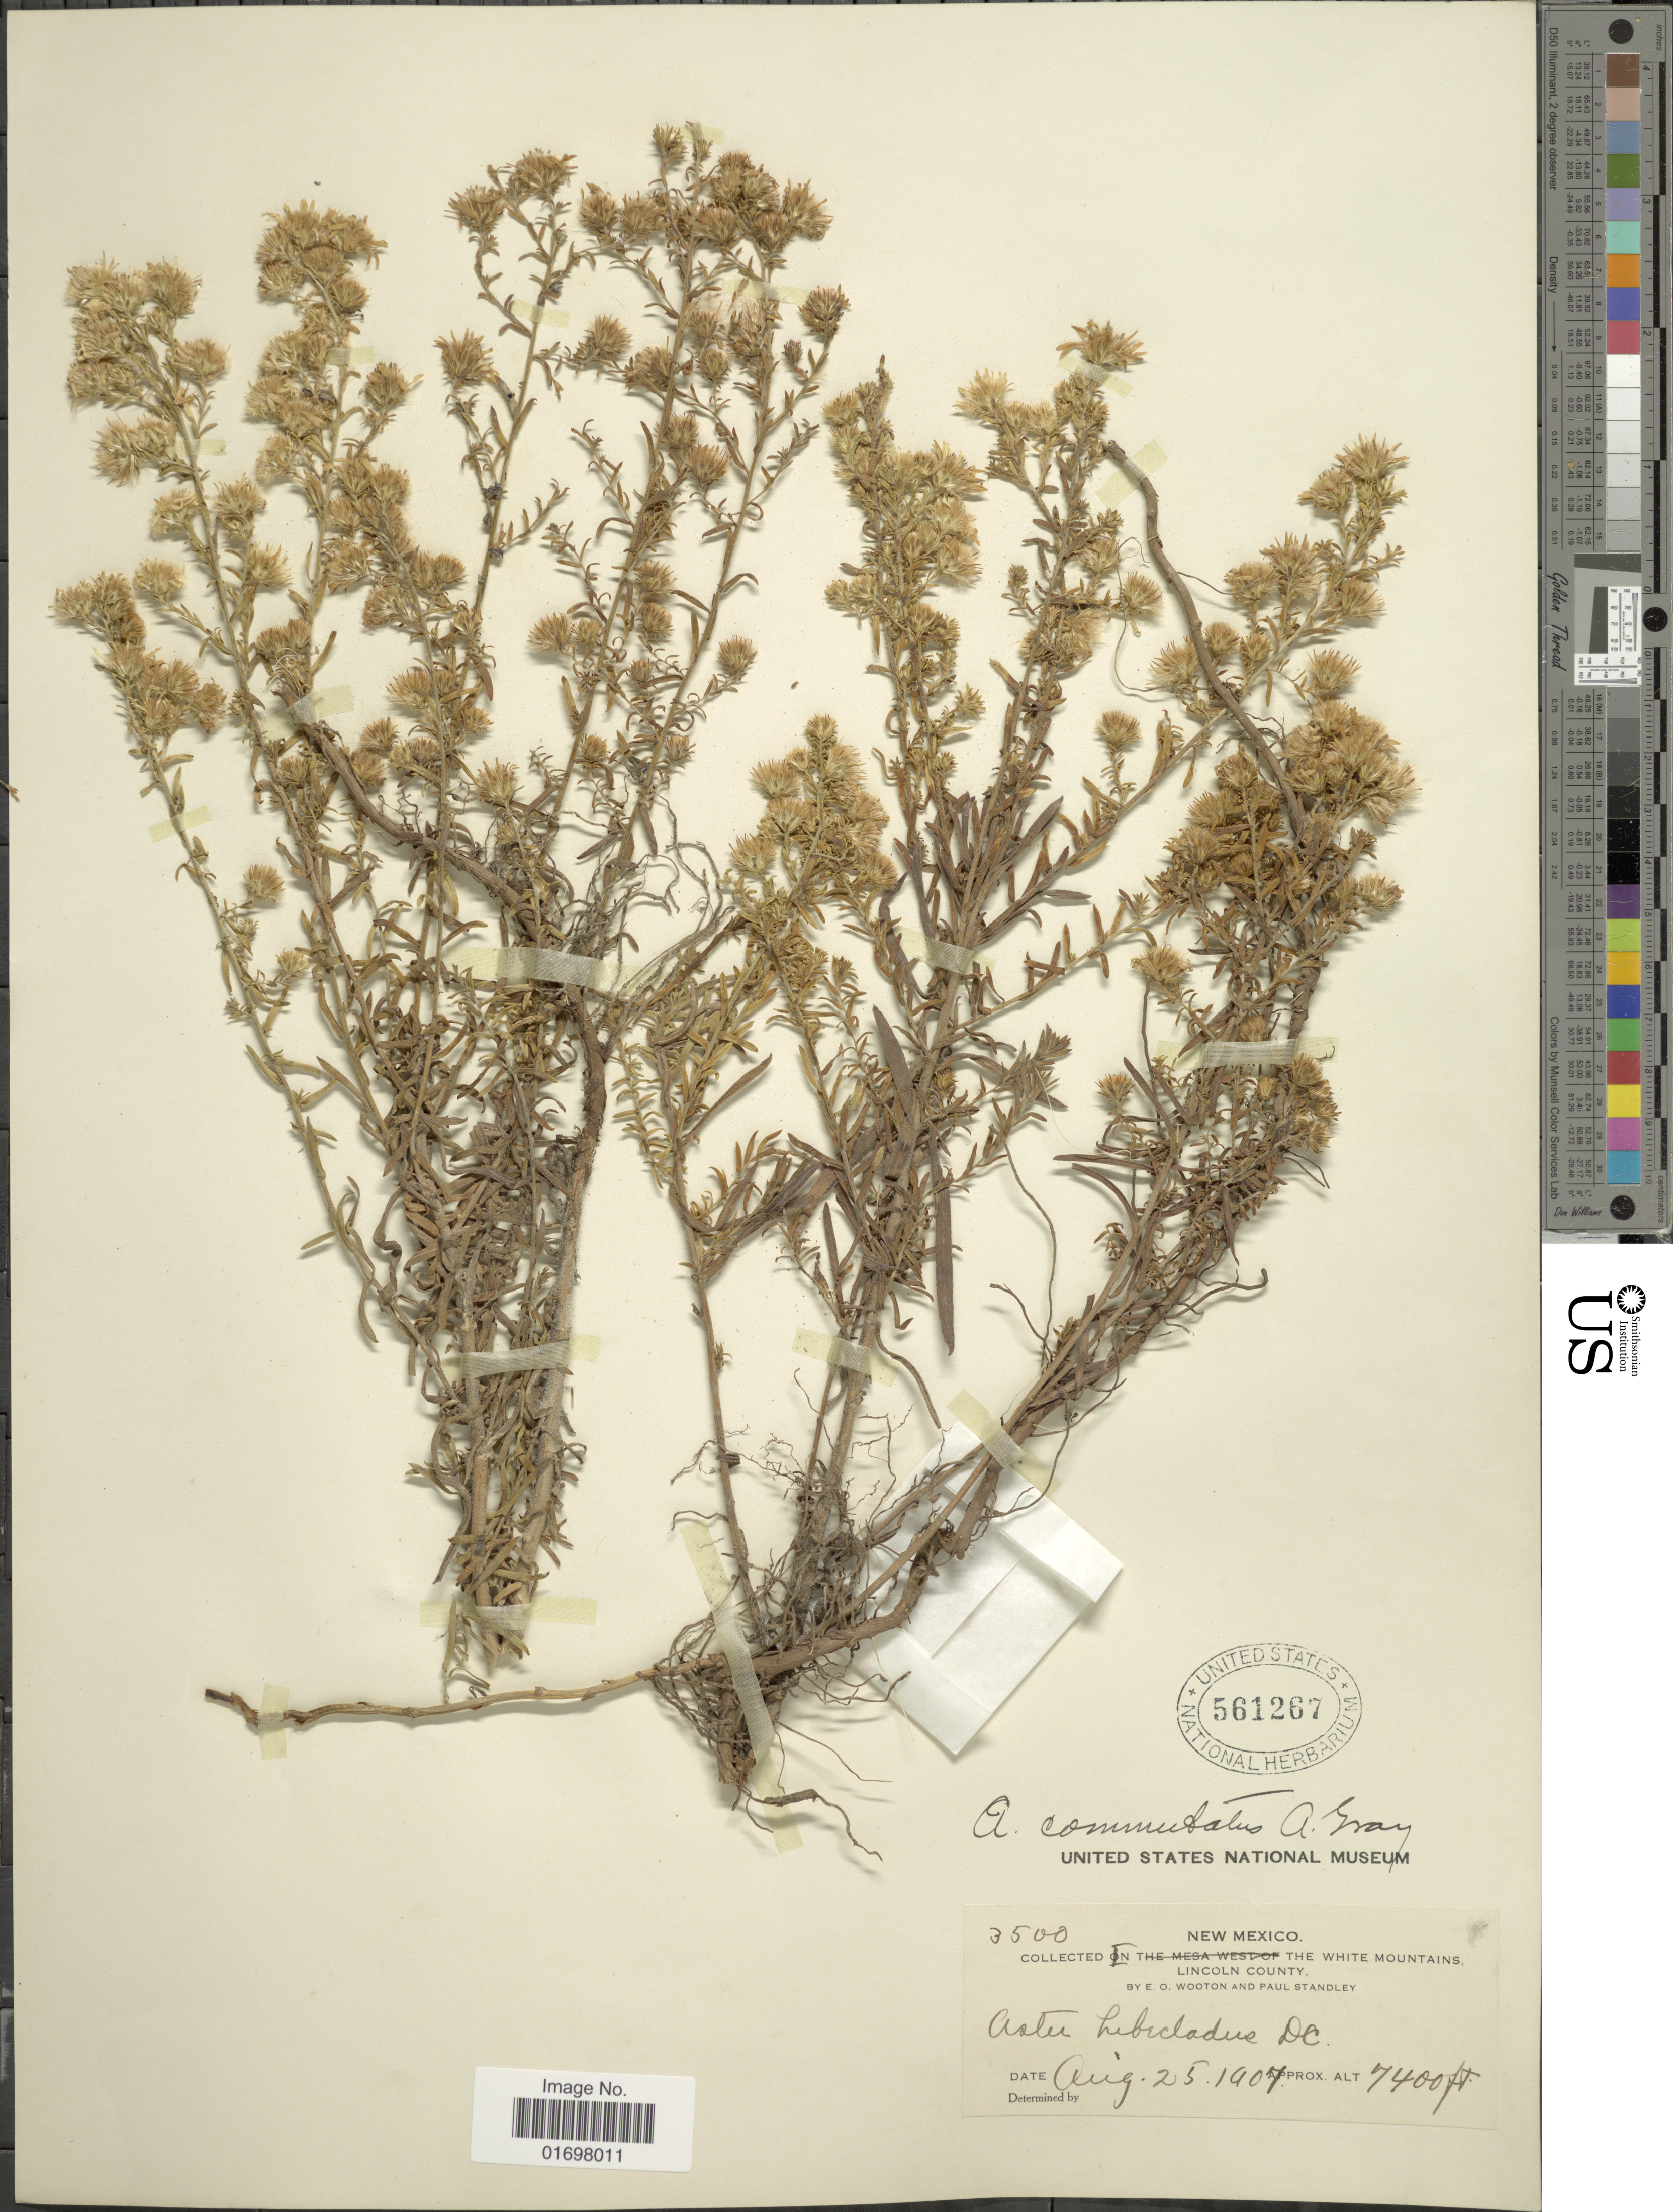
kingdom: Plantae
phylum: Tracheophyta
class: Magnoliopsida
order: Asterales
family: Asteraceae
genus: Symphyotrichum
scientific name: Symphyotrichum falcatum var. commutatum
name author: (Torr. & A. Gray) G.L. Nesom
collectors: E. O. Wooton & P. C. Standley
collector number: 3500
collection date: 1907-08-25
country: United States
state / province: New Mexico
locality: New Mexico. The White Mountains, Lincoln County.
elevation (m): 2256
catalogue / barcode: US 561267